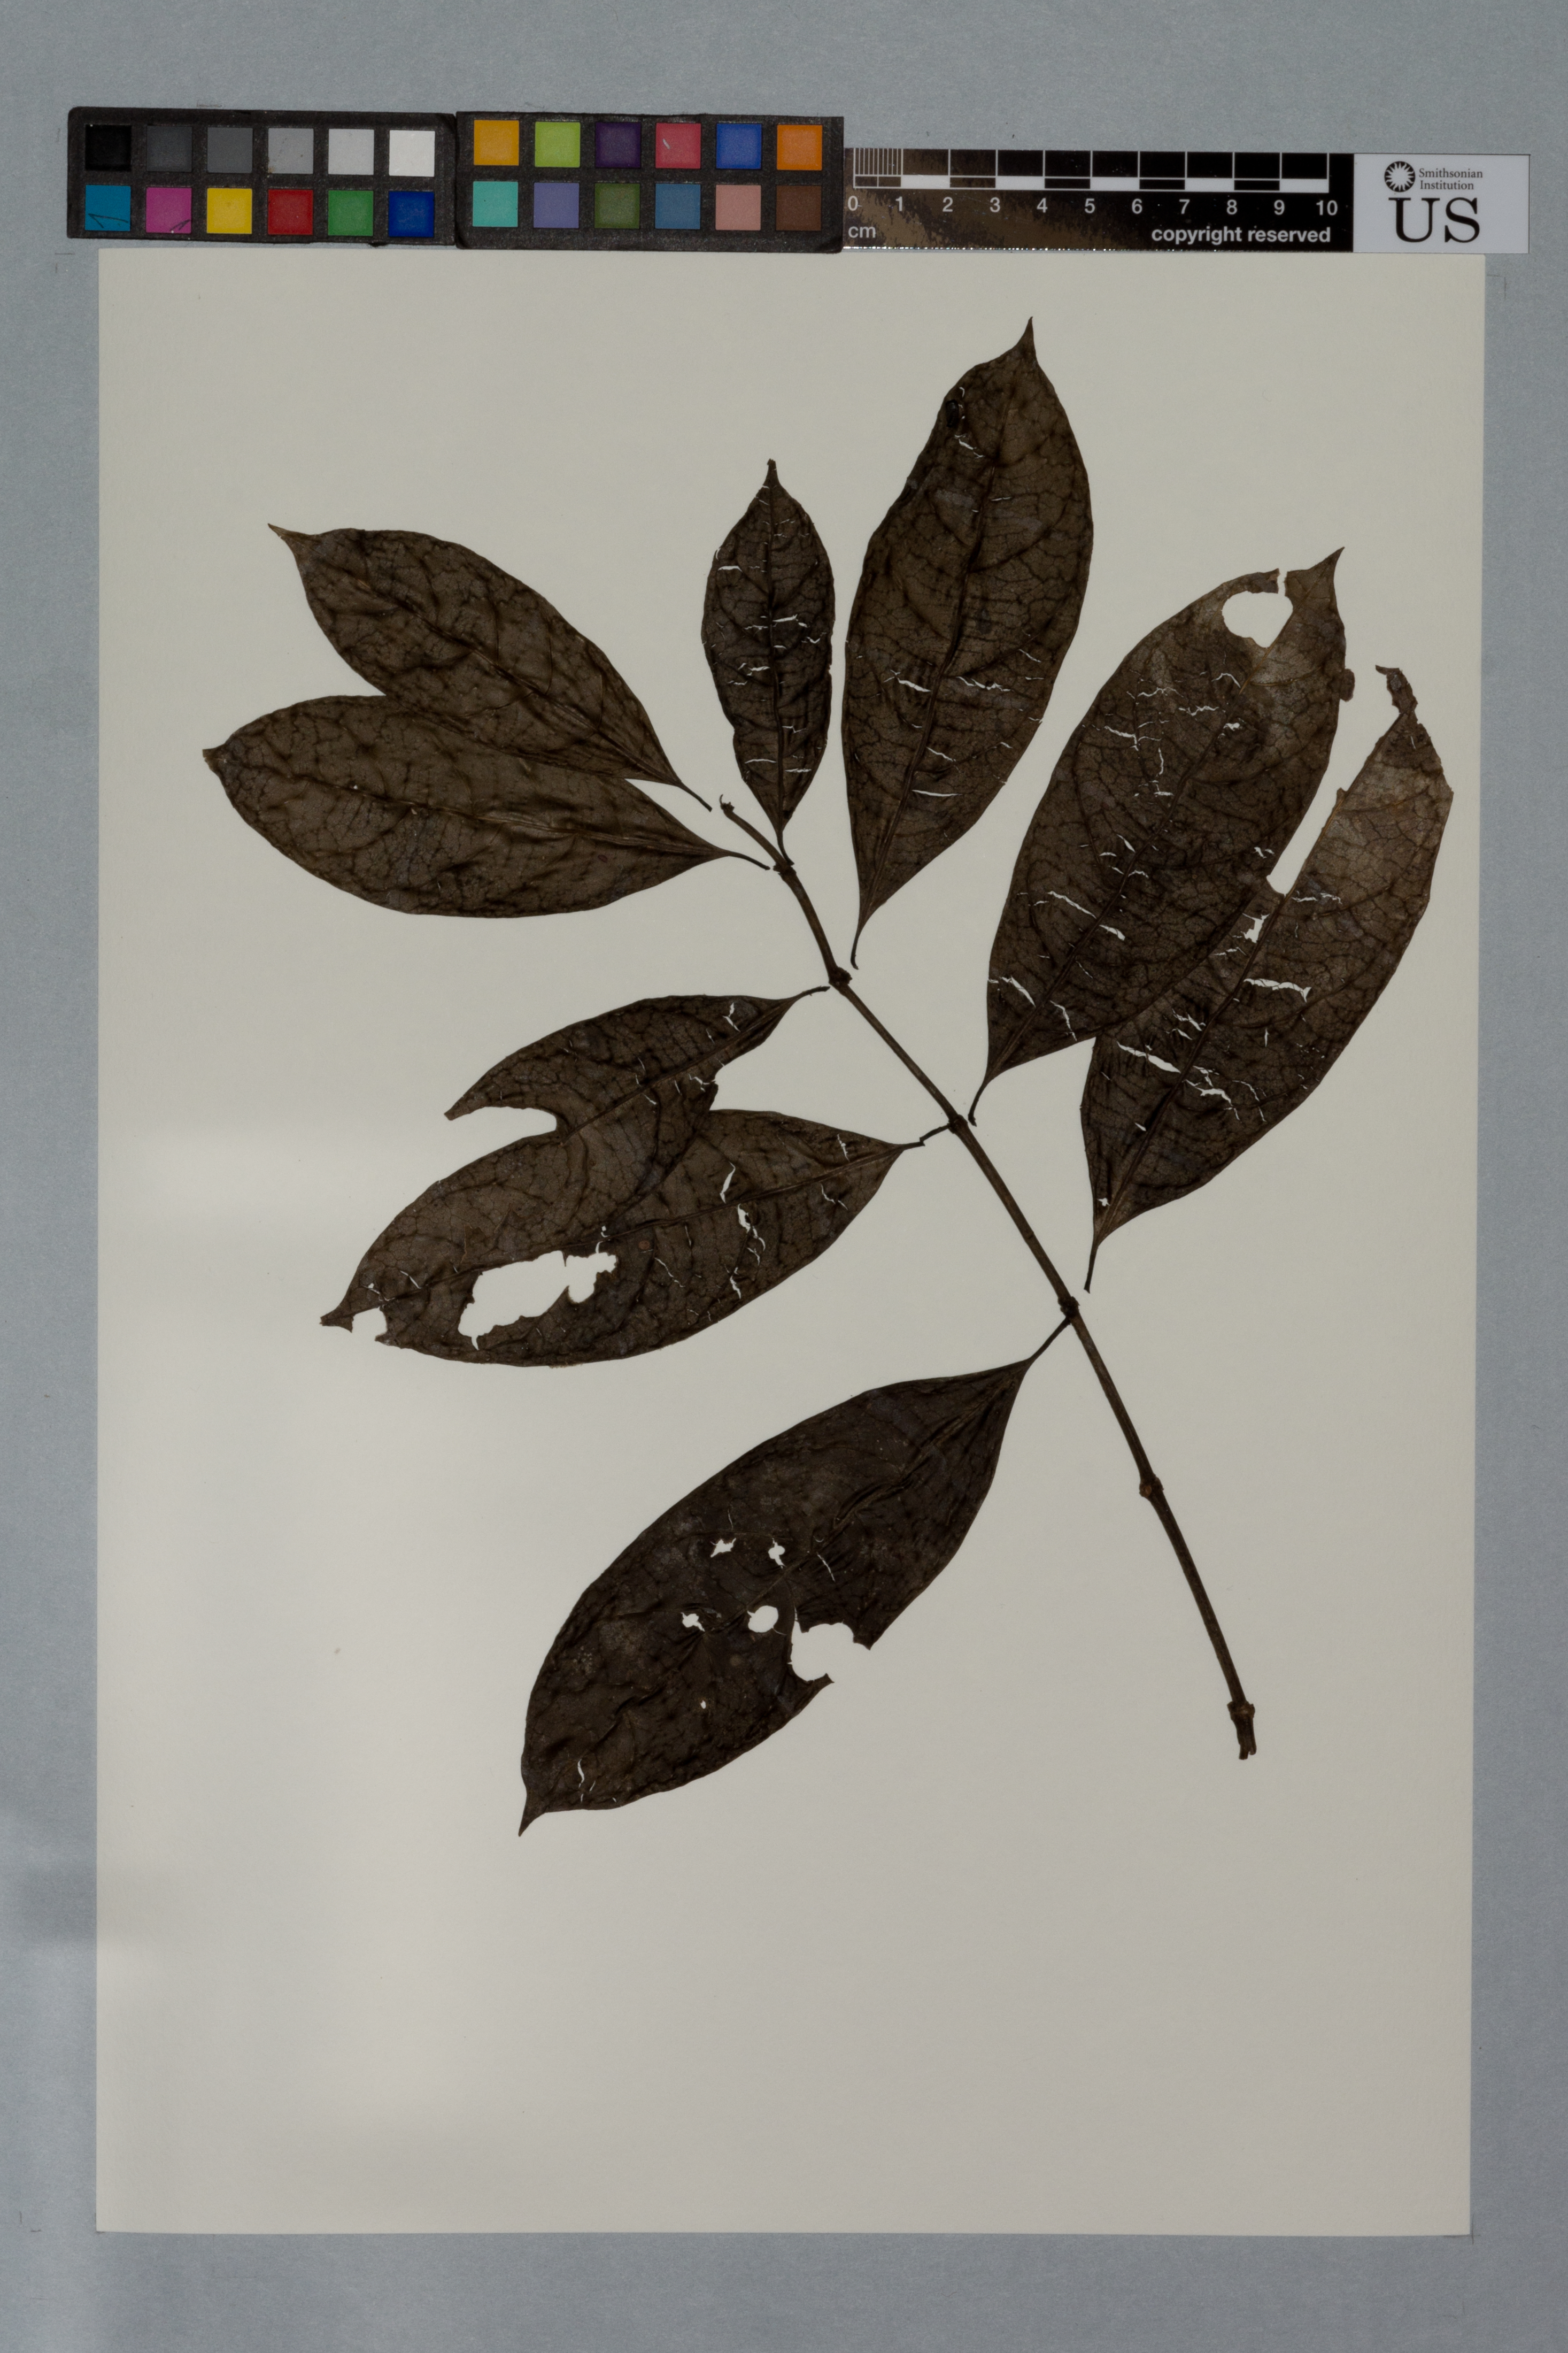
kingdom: Plantae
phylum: Tracheophyta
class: Magnoliopsida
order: Gentianales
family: Rubiaceae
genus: Psychotria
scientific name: Psychotria erecta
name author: (Aubl.) Standl. & Steyerm.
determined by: Taylor, Charlotte M.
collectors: T. Henkel, R. Williams, S. Fratello & L. Williams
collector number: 4330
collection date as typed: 12 November 1993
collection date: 1993-11-12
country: Guyana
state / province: Potaro-Siparuni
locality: Pakaraima Mts, Mt. Wokomung; W slope on sub-plateau near head of Mo-toy-mabaru Creek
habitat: Medium canopy cloud forest, 20+ m; thick organic matter in soil on sandstone; diverse woody taxa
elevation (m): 1000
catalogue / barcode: US 3333402